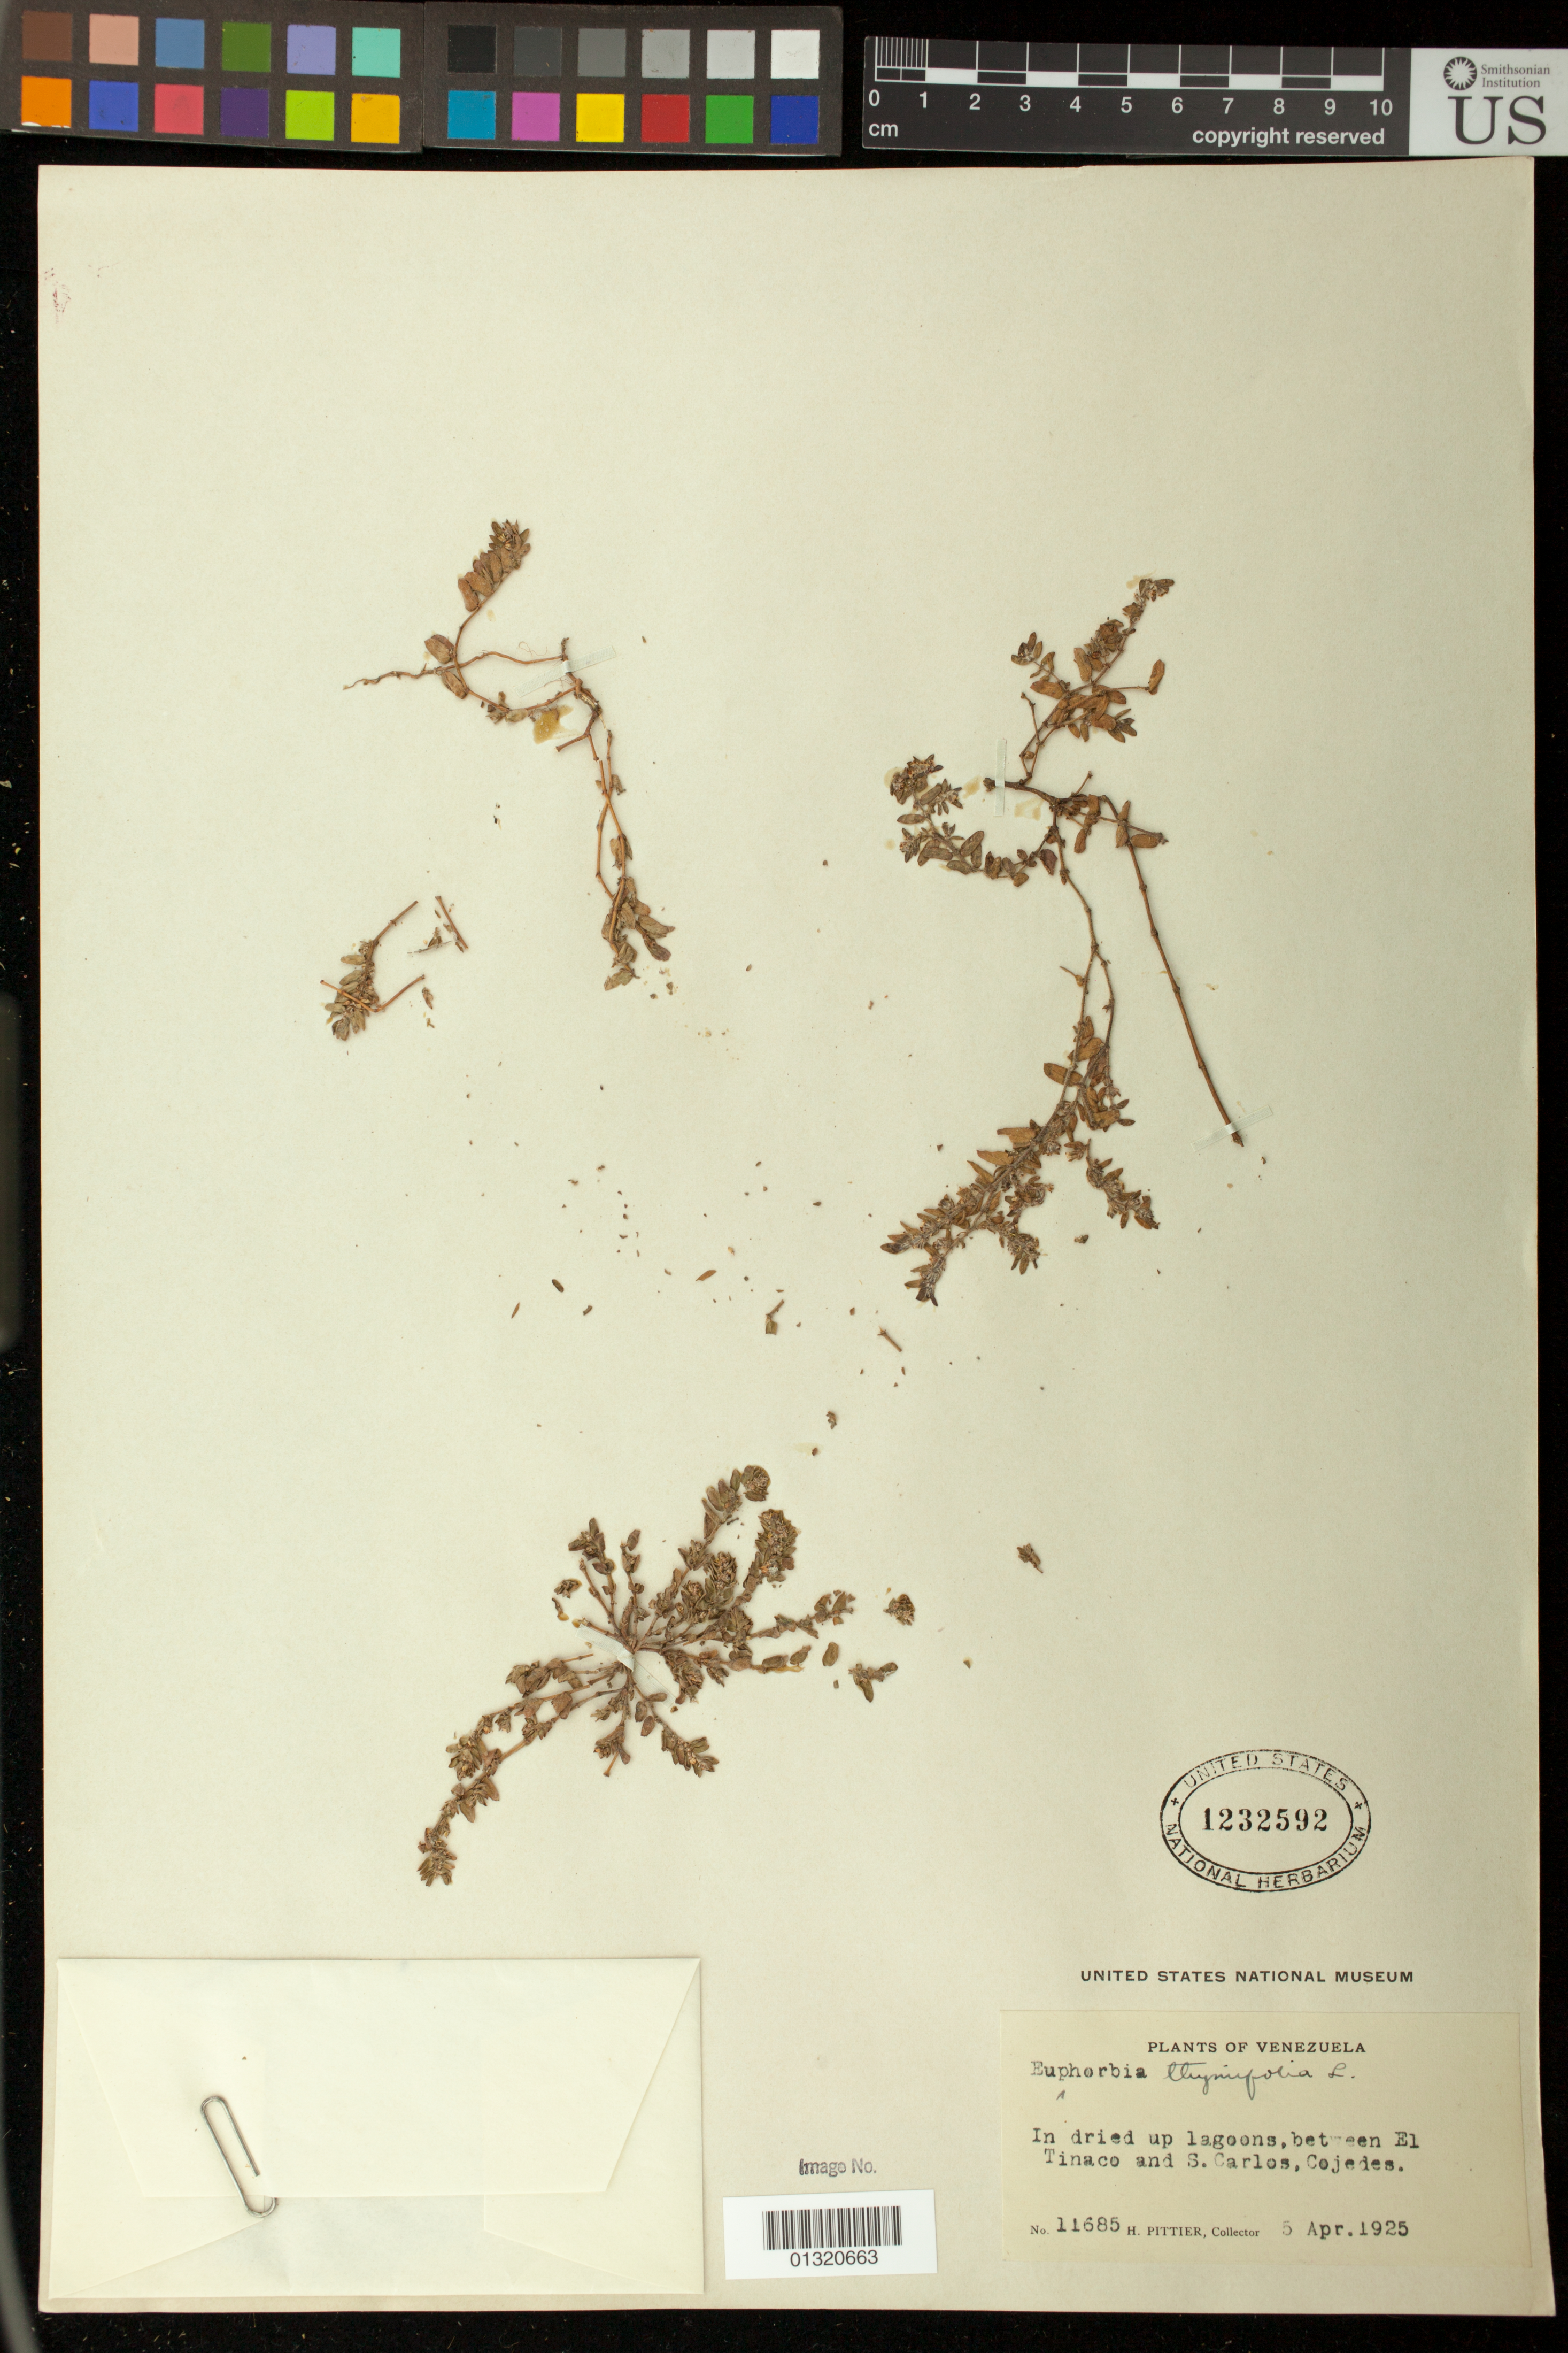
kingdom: Plantae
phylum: Tracheophyta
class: Magnoliopsida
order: Malpighiales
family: Euphorbiaceae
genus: Euphorbia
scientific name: Euphorbia thymifolia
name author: L.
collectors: H. F. Pittier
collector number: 11685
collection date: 1925-04-05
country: Venezuela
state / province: Cojedes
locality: In dried up lagoons, between El Tinaco and S. Carlos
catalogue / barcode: US 1232592